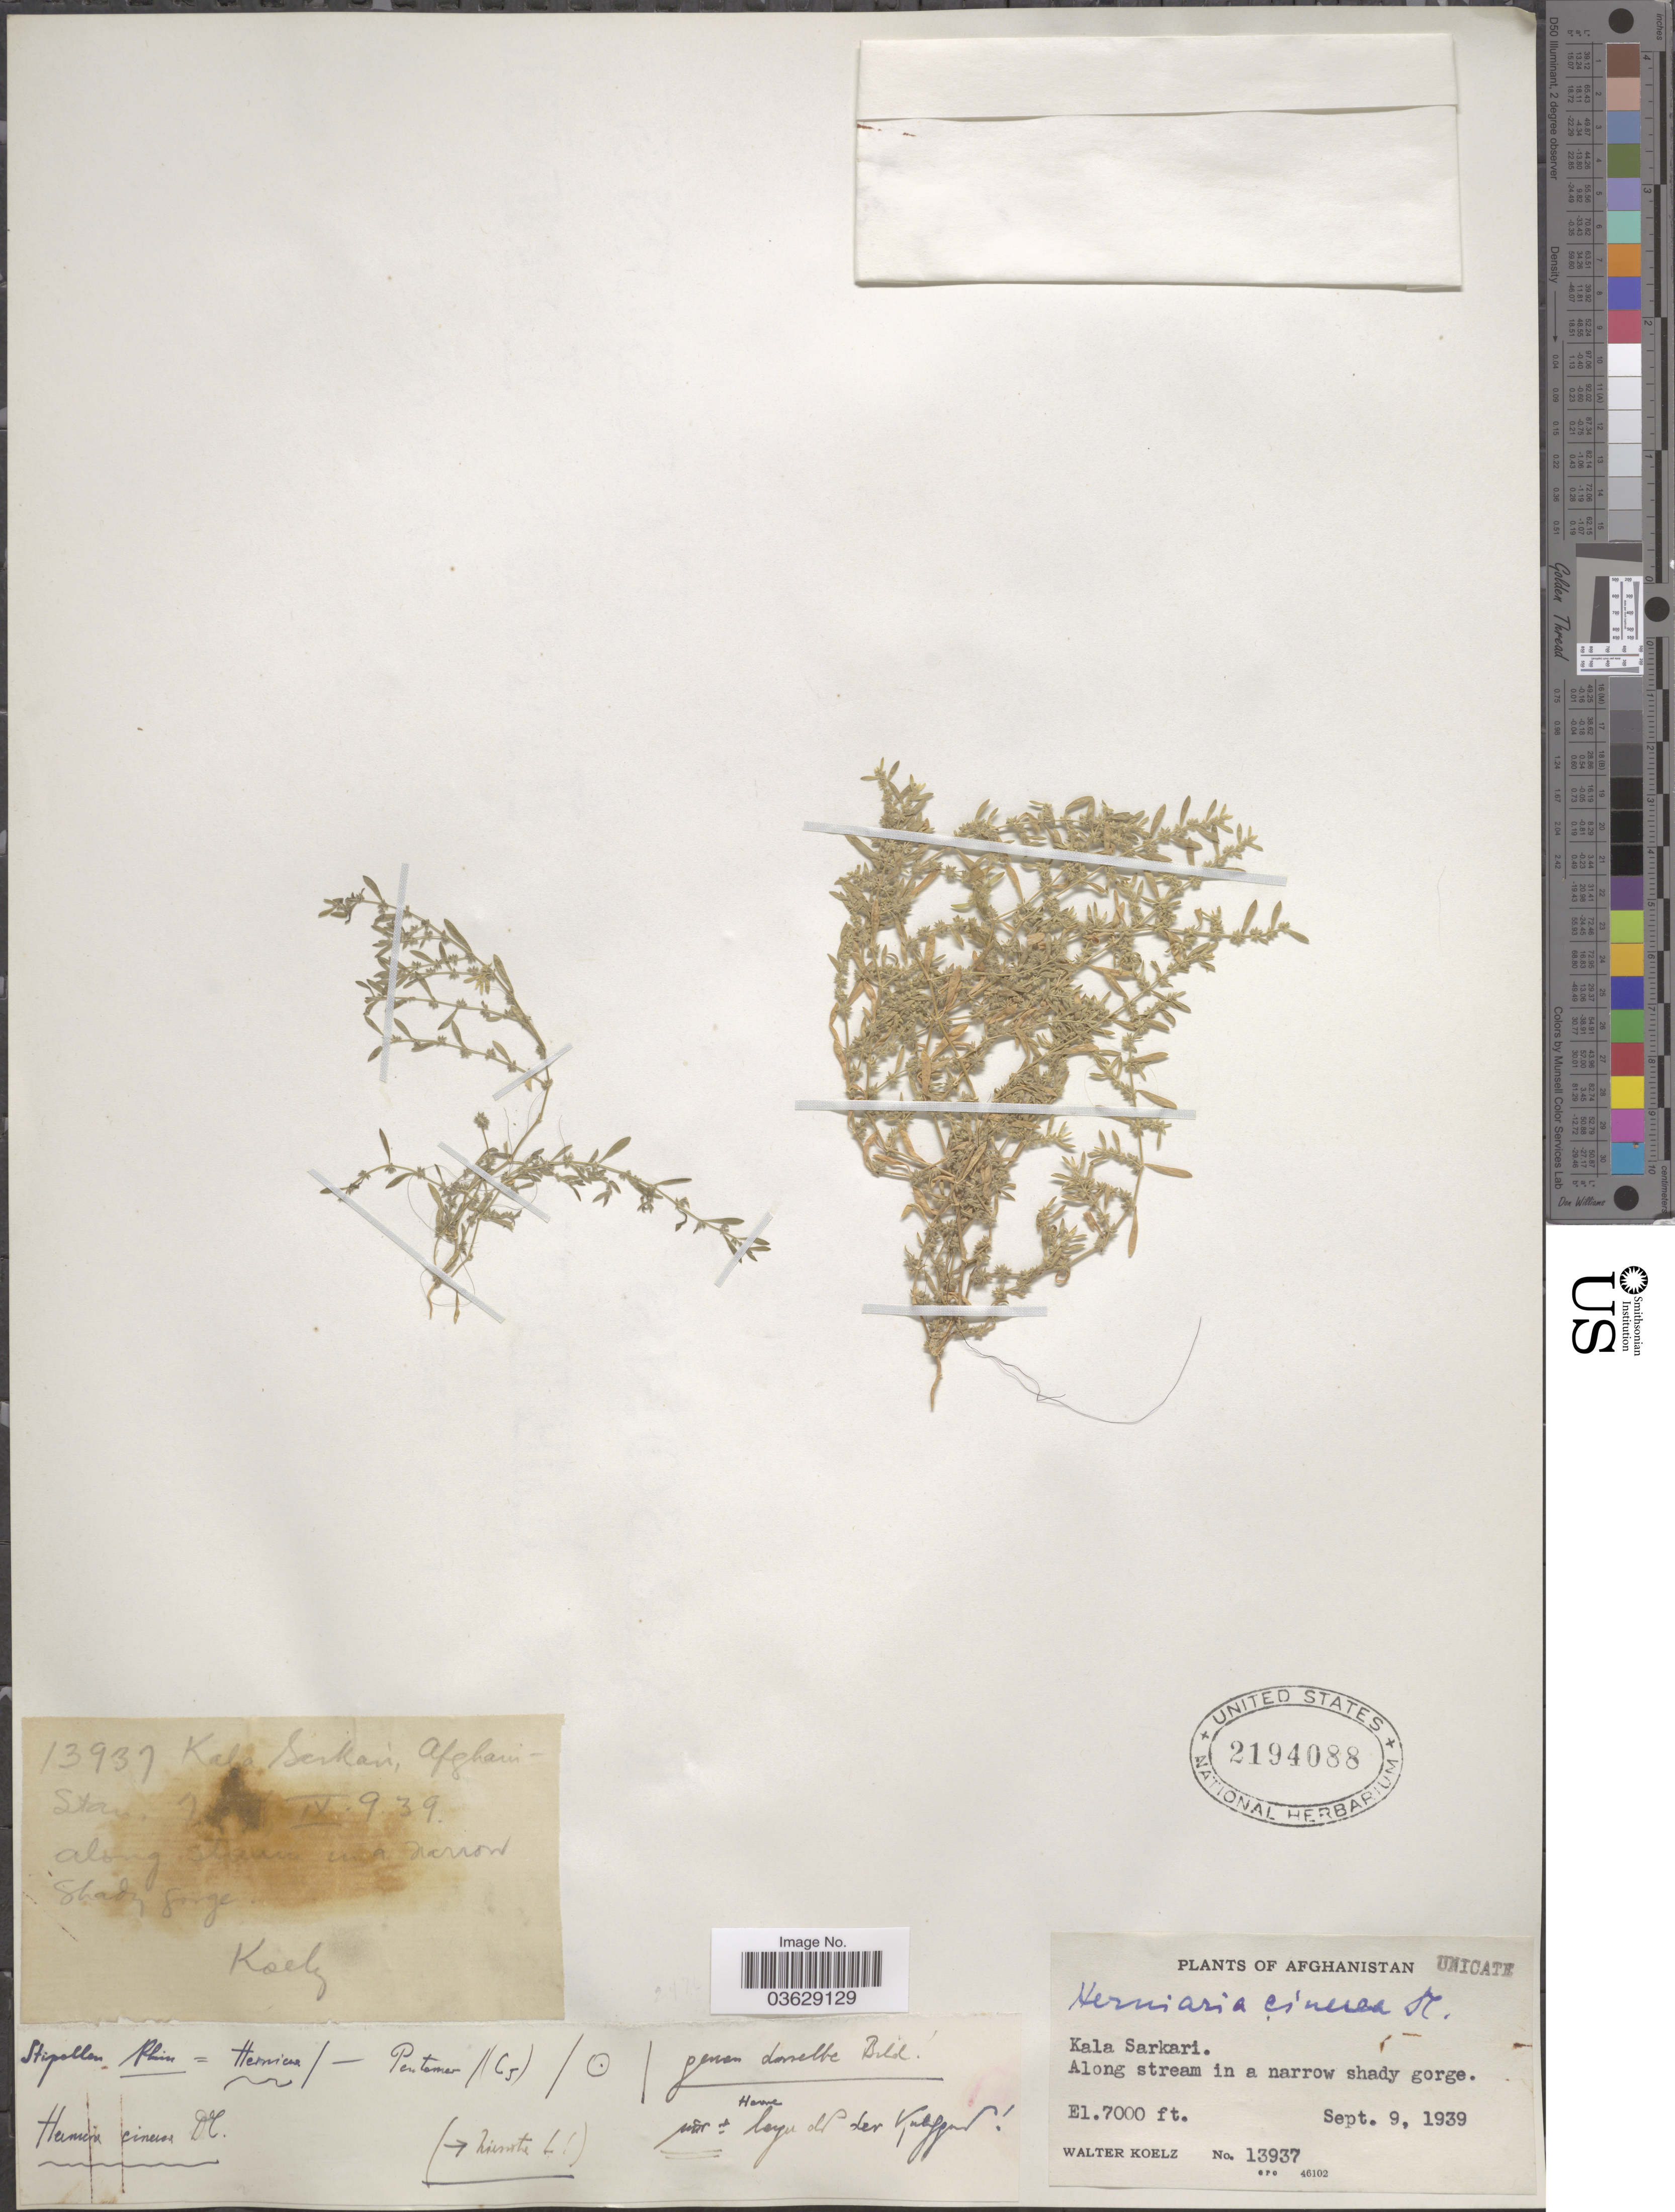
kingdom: Plantae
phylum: Tracheophyta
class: Magnoliopsida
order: Caryophyllales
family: Caryophyllaceae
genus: Herniaria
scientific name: Herniaria cinerea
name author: DC.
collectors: W. N. Koelz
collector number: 13937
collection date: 1939-09-09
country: Afghanistan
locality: Kala Sarkari.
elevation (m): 2134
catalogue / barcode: US 2194088